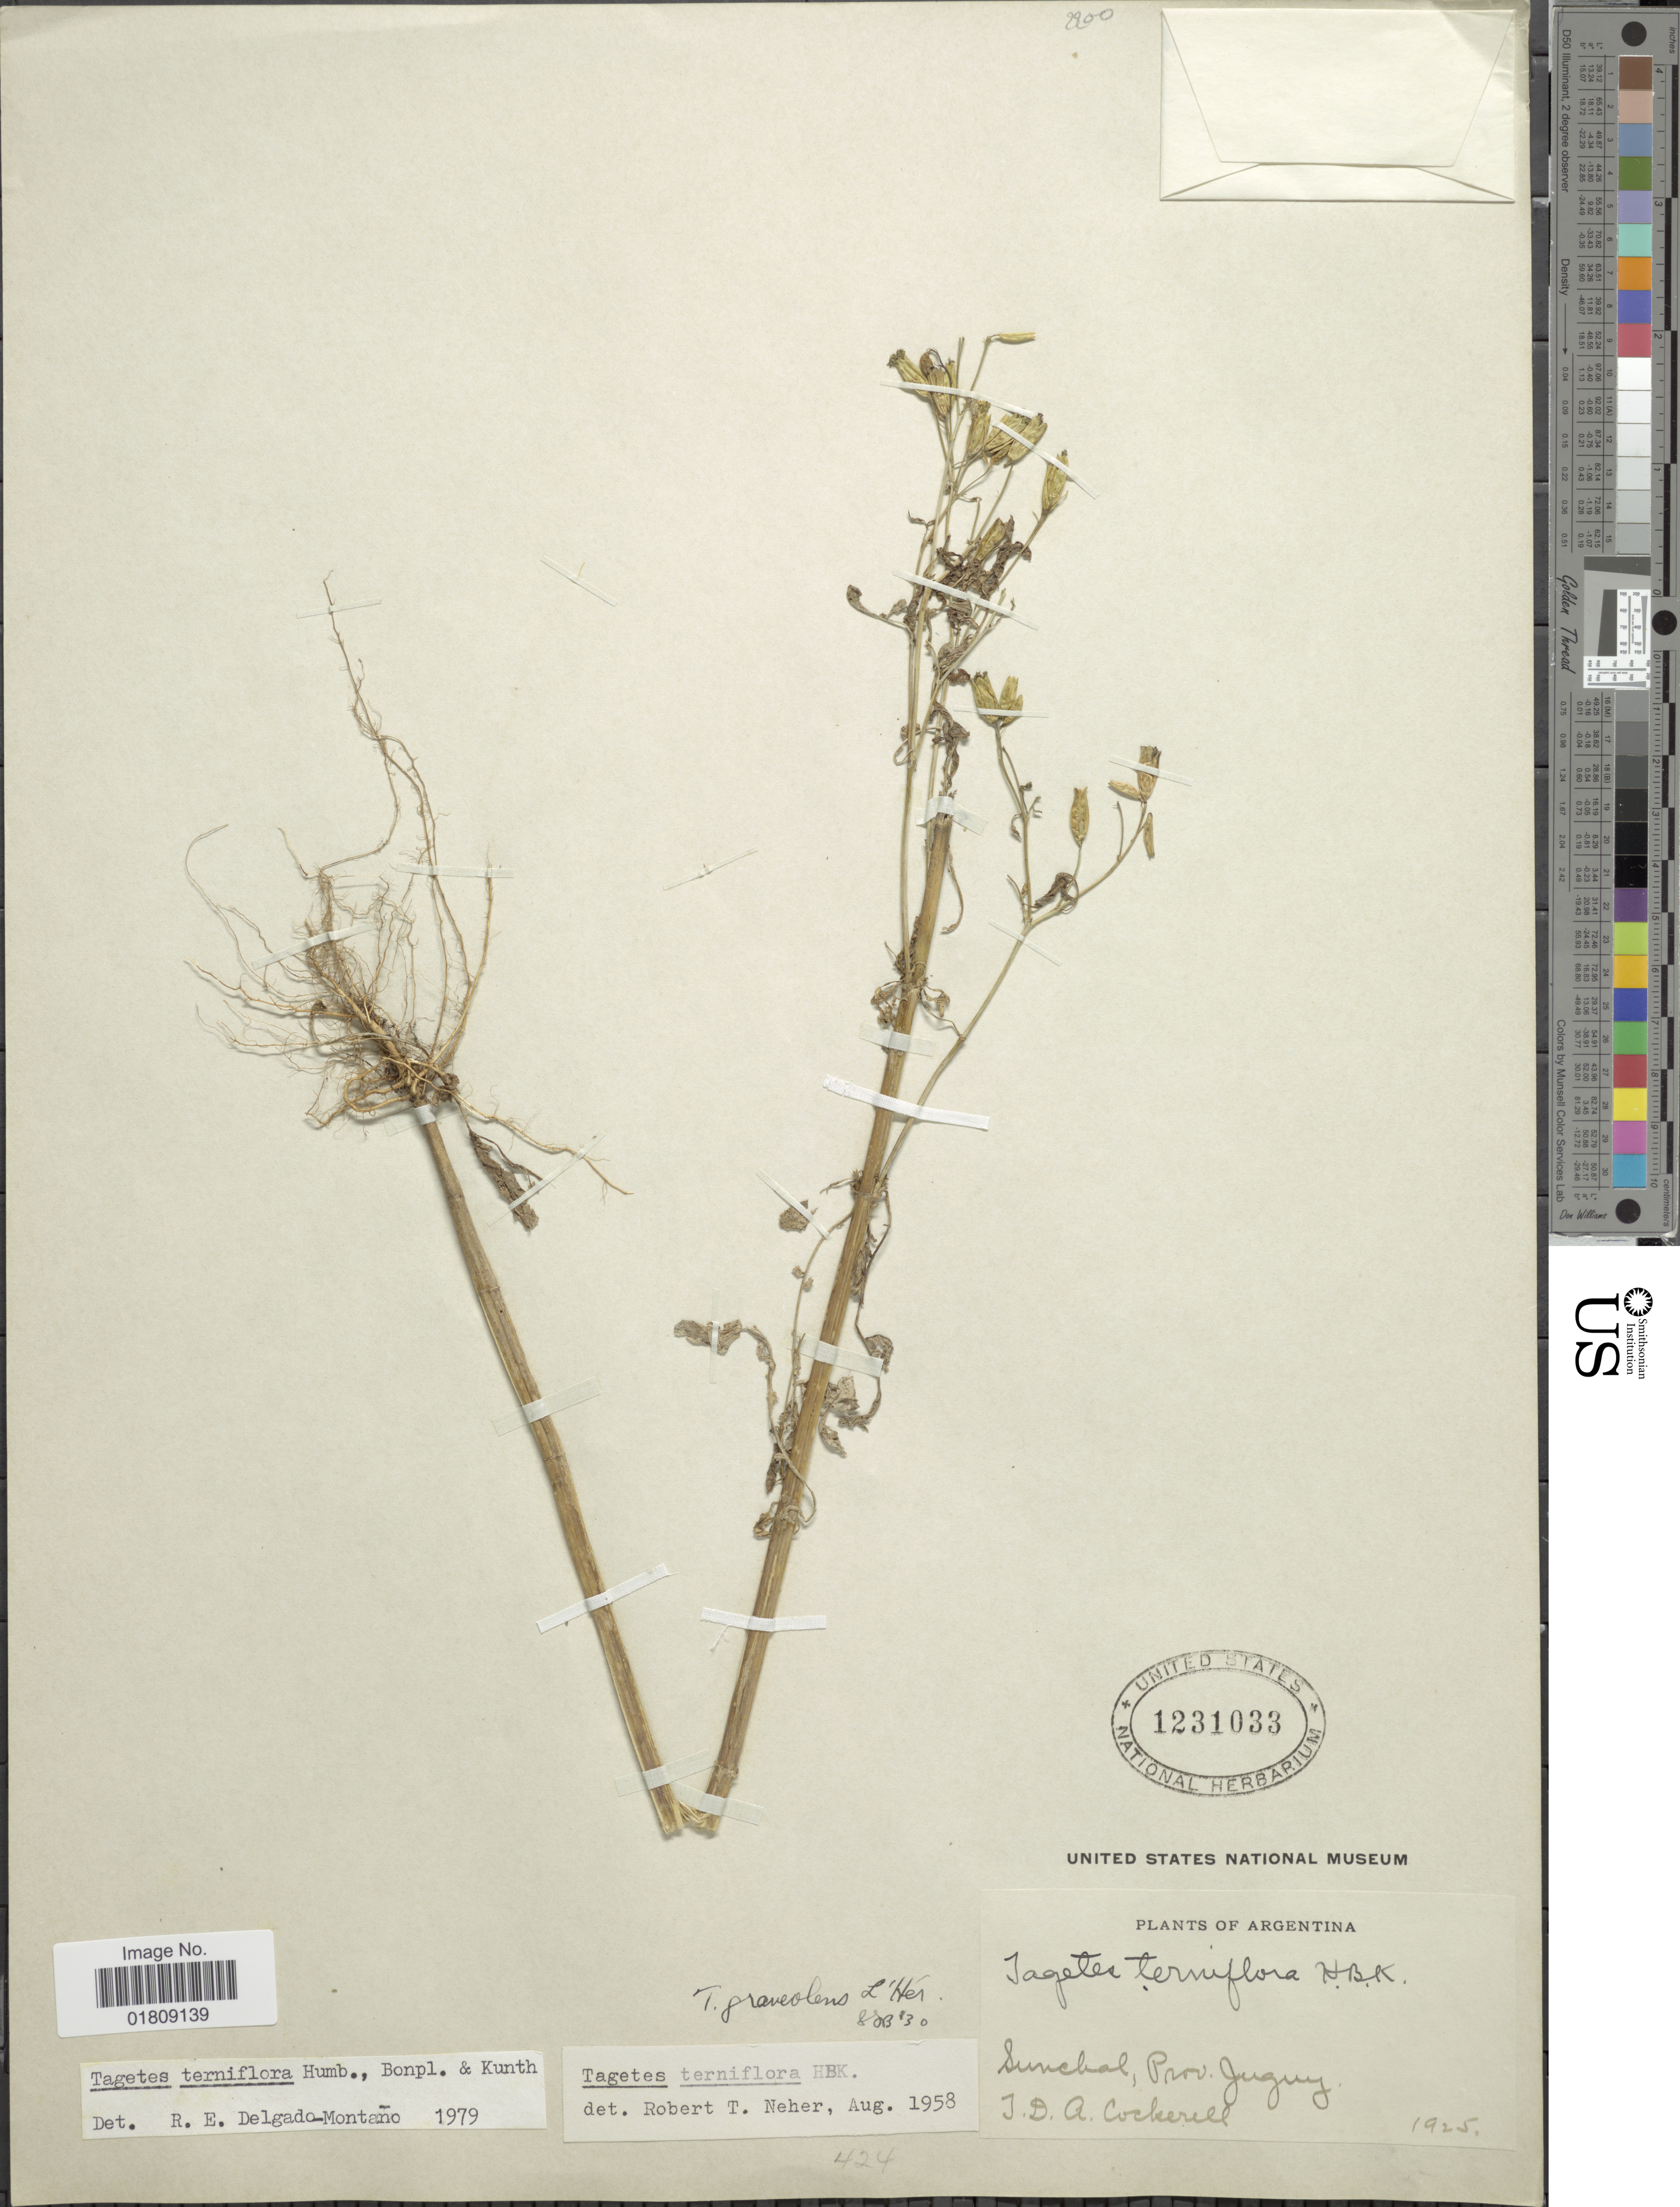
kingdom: Plantae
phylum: Tracheophyta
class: Magnoliopsida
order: Asterales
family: Asteraceae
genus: Tagetes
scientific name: Tagetes terniflora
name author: Kunth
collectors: T. Cockerell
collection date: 1925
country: Argentina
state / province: Jujuy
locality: Sunchal, Prov. Jujuy.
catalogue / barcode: US 1231033